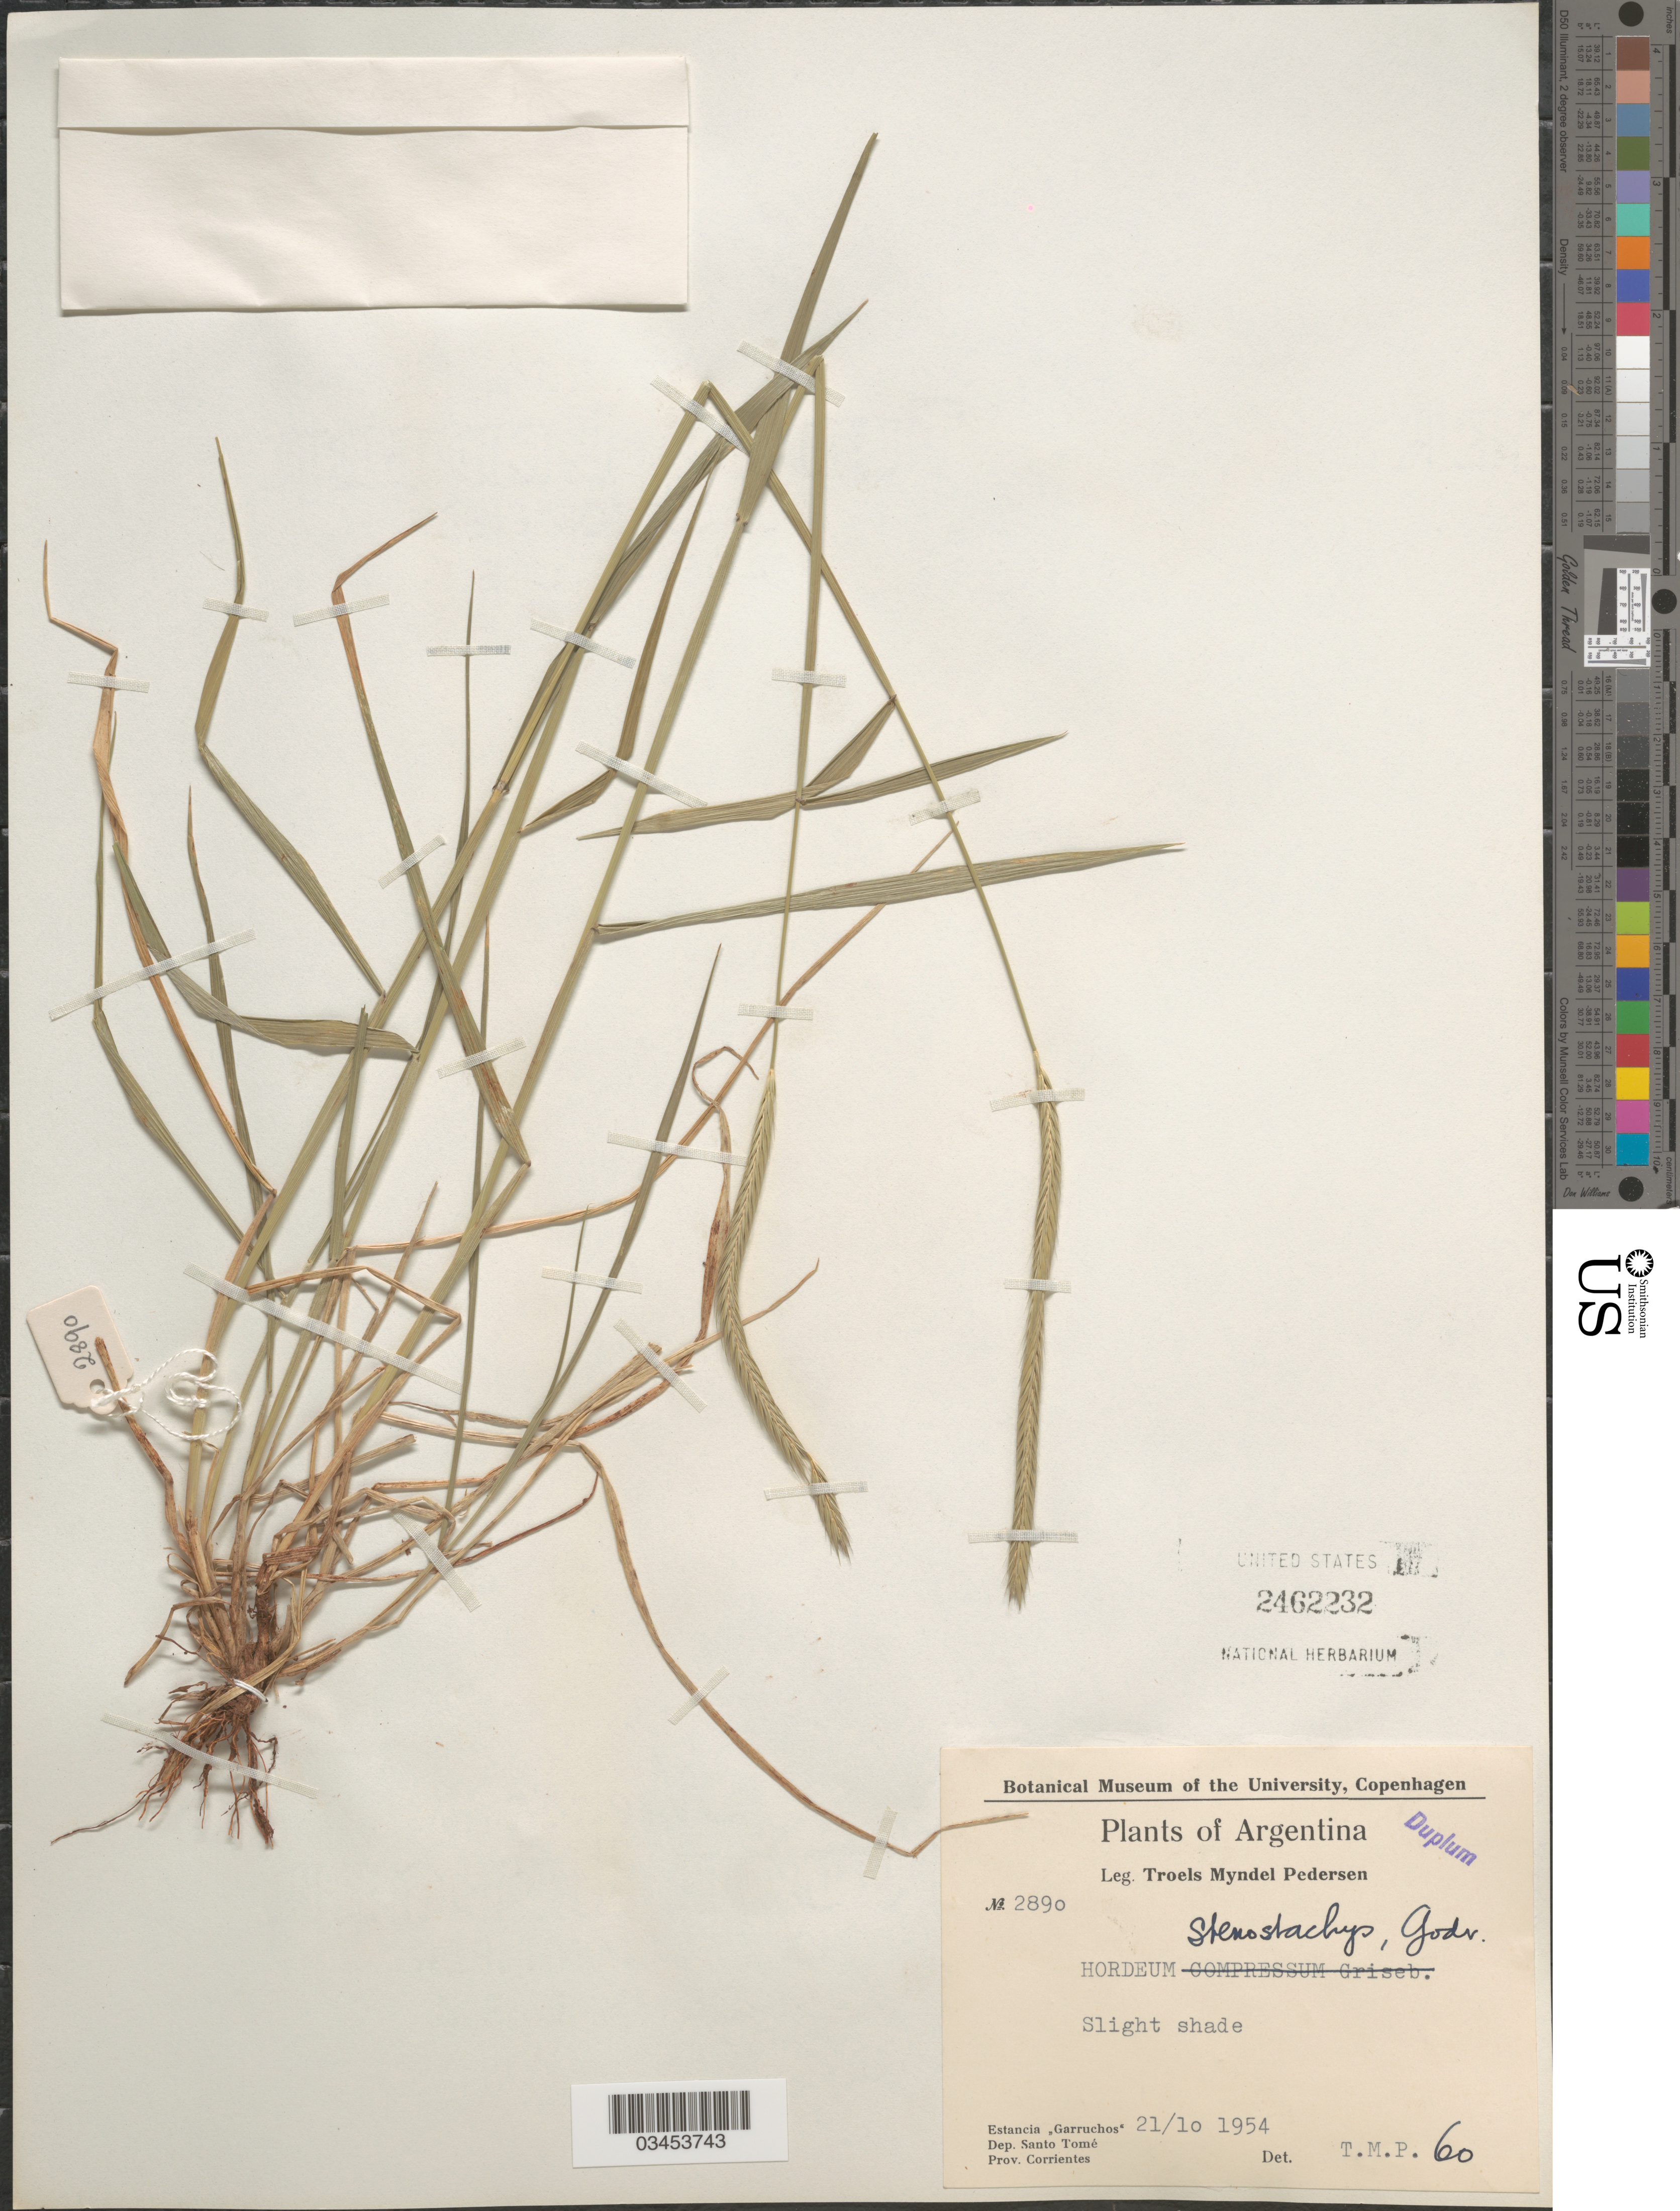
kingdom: Plantae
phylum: Tracheophyta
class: Liliopsida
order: Poales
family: Poaceae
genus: Hordeum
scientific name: Hordeum stenostachys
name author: Godr.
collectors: T. Pederson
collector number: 2890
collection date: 1954-10-21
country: Argentina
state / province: Corrientes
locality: Estancia "Garruchos". Dep. Santa Tomé.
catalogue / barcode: US 2462232